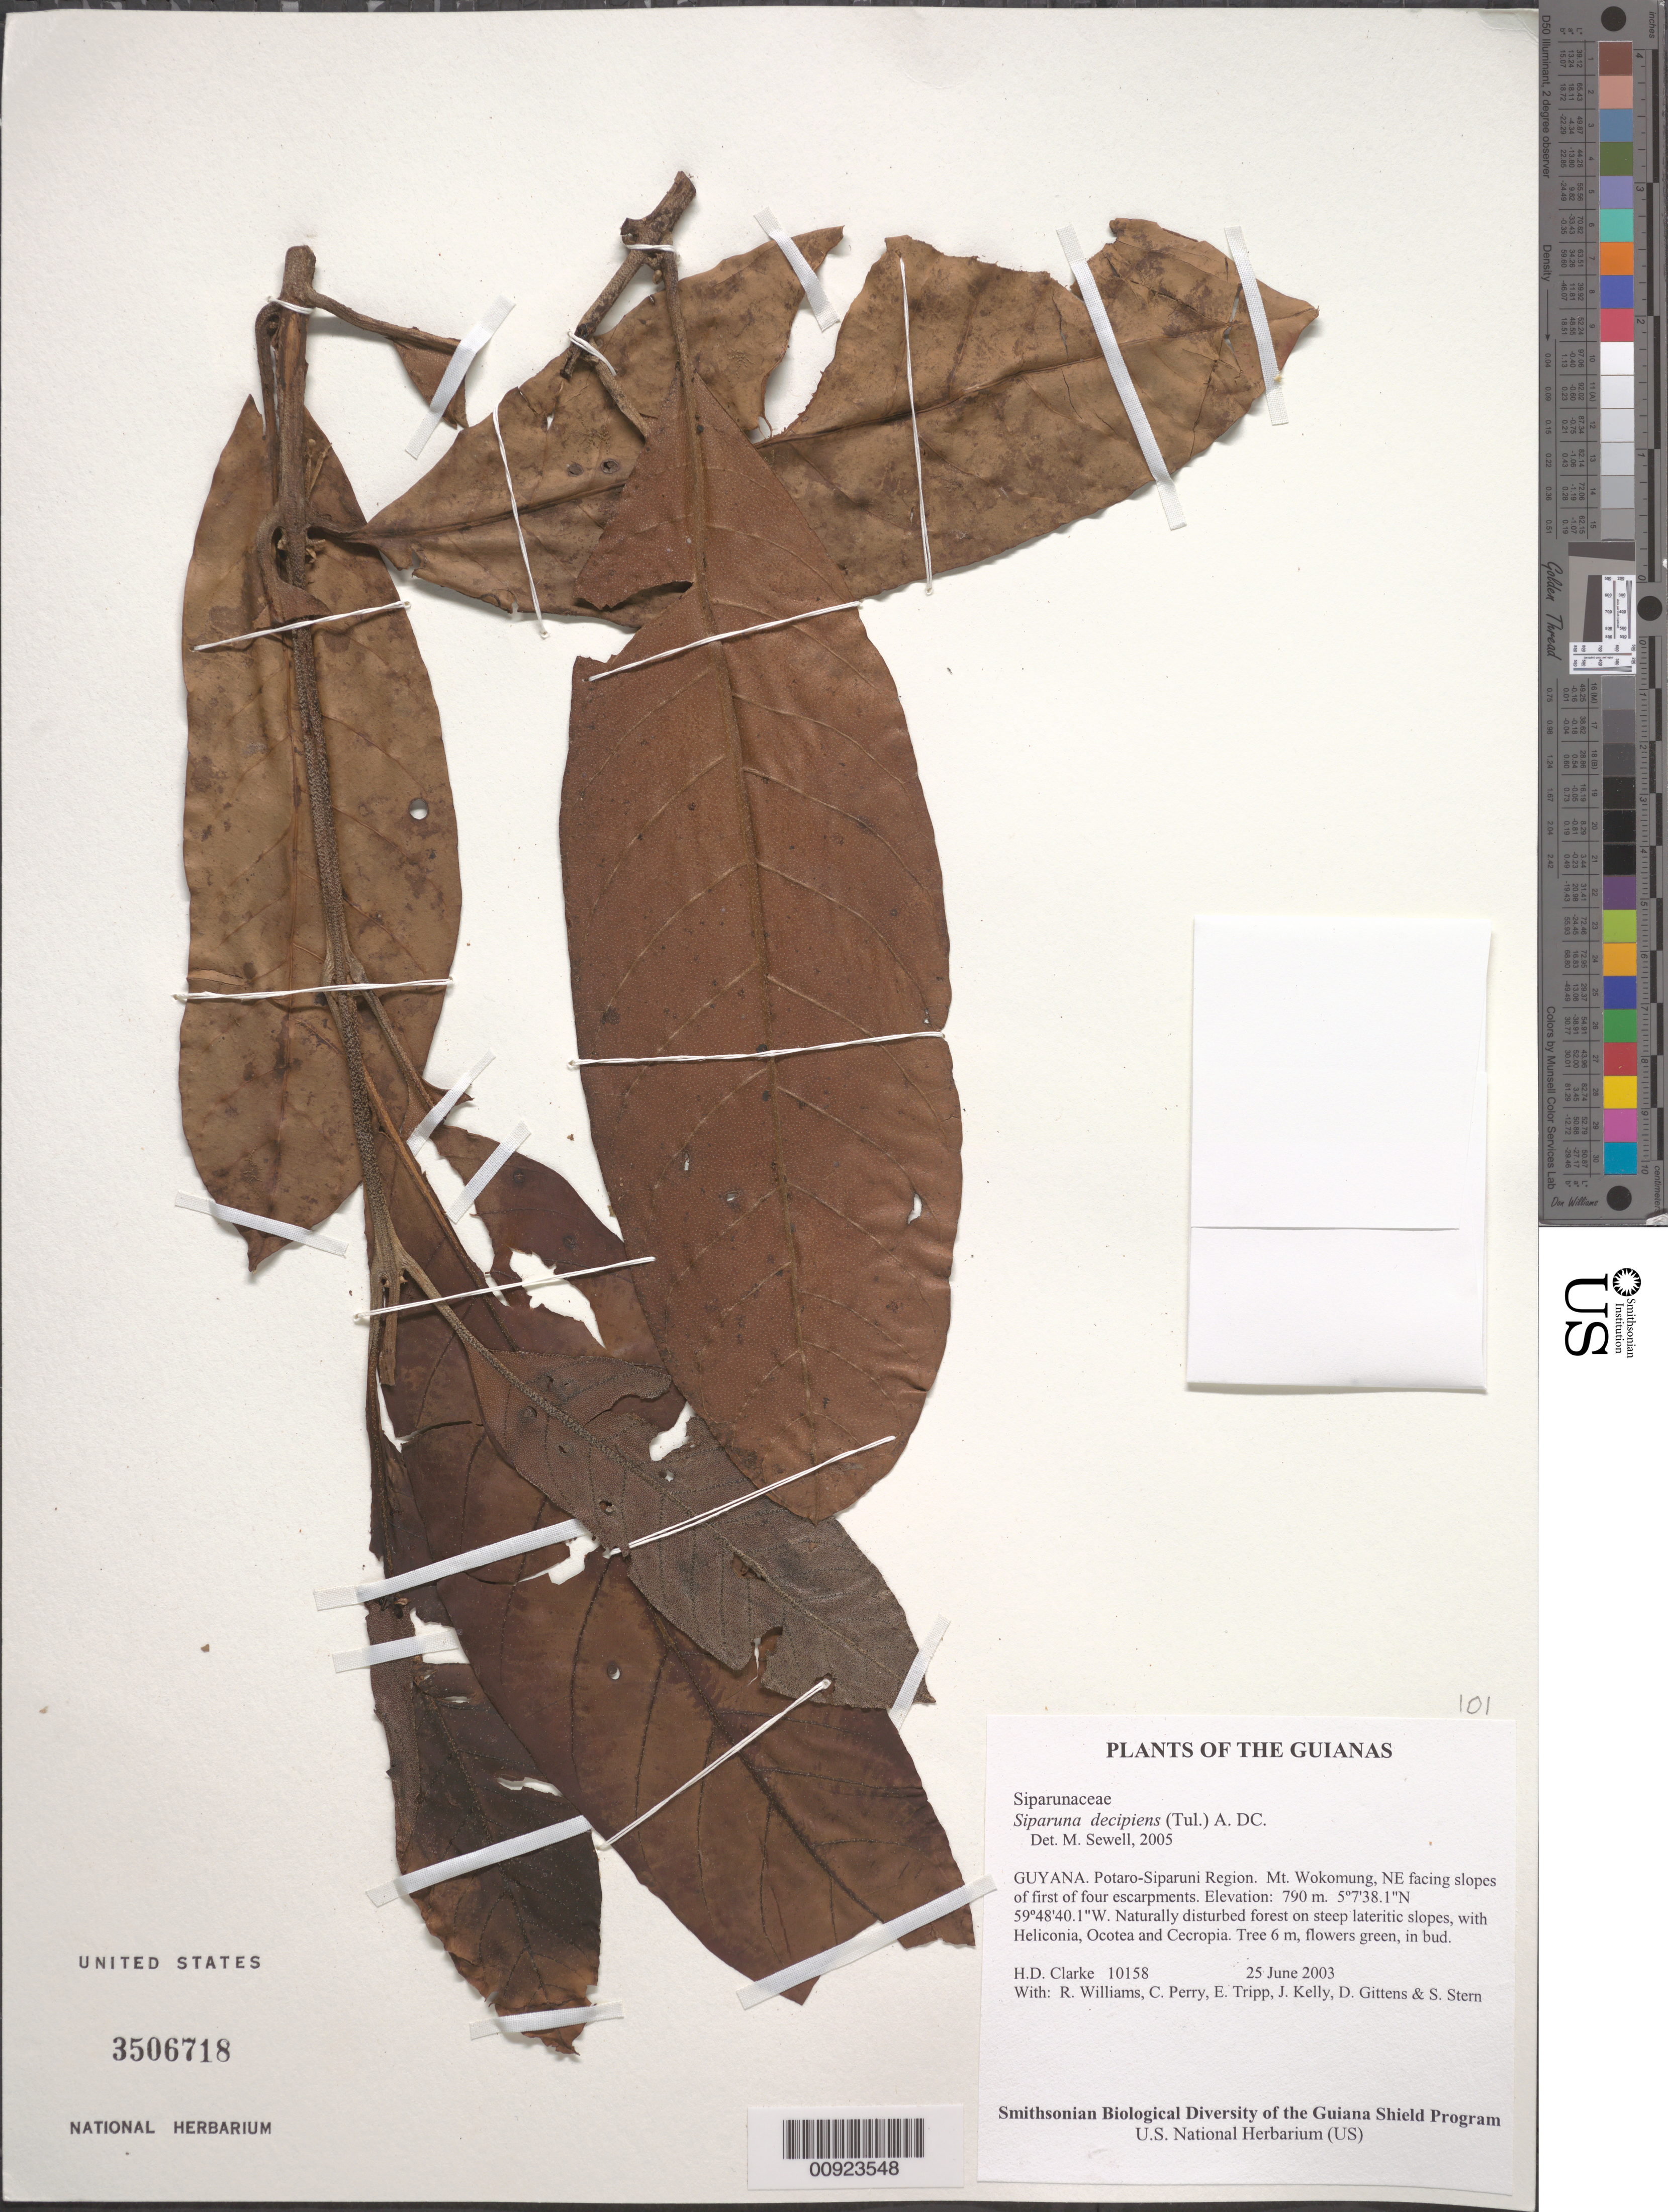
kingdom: Plantae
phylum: Tracheophyta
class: Magnoliopsida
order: Laurales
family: Siparunaceae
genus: Siparuna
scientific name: Siparuna decipiens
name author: (Tul.) A. DC.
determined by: Sewell, M.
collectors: H. D. Clarke, R. Williams, C. Perry, E. Tripp, J. Kelly, D. Gittens & S. R. Stern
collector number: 10158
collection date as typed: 25 June 2003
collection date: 2003-06-25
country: Guyana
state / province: Potaro-Siparuni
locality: Mt. Wokomung, NE facing slopes of first of four escarpments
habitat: Naturally disturbed forest on steep lateritic slopes, with Heliconia, Ocotea and Cecropia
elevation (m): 790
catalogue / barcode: US 3506718